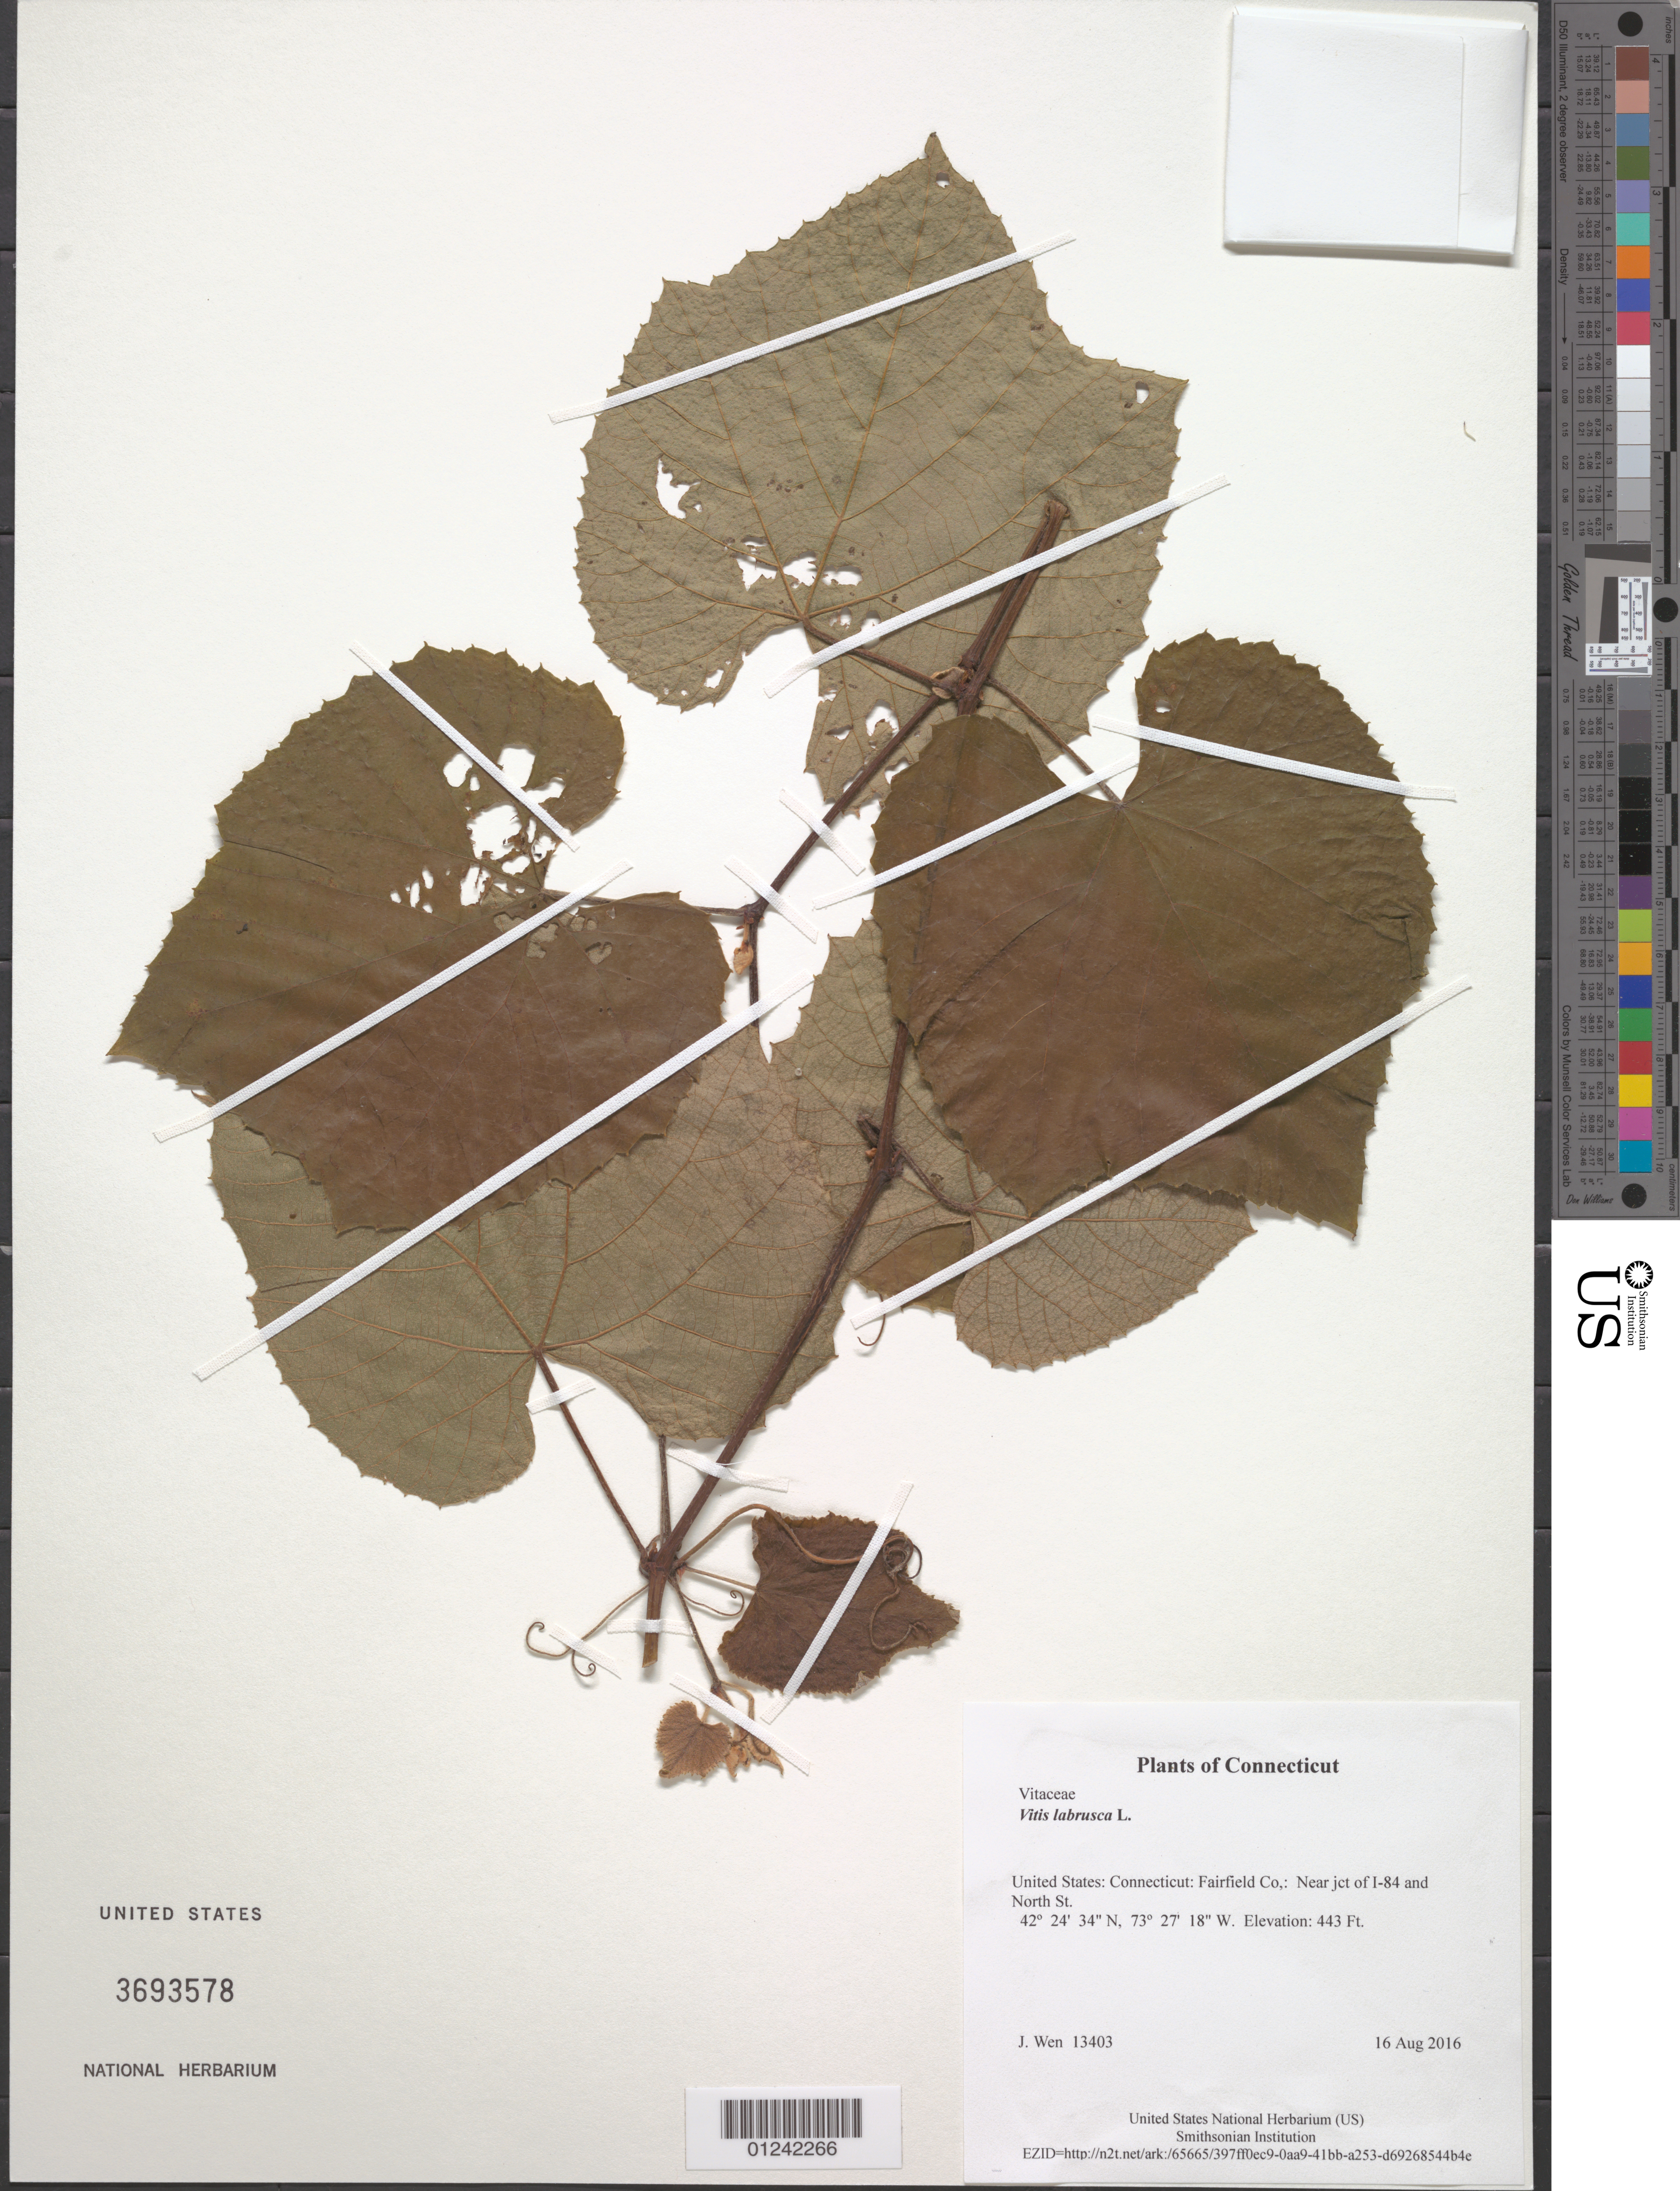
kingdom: Plantae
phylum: Tracheophyta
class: Magnoliopsida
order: Vitales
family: Vitaceae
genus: Vitis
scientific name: Vitis labrusca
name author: L.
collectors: J. Wen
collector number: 13403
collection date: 2016-08-16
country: United States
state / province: Connecticut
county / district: Fairfield Co,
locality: Near jct of I-84 and North St.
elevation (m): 135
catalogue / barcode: US 3693578